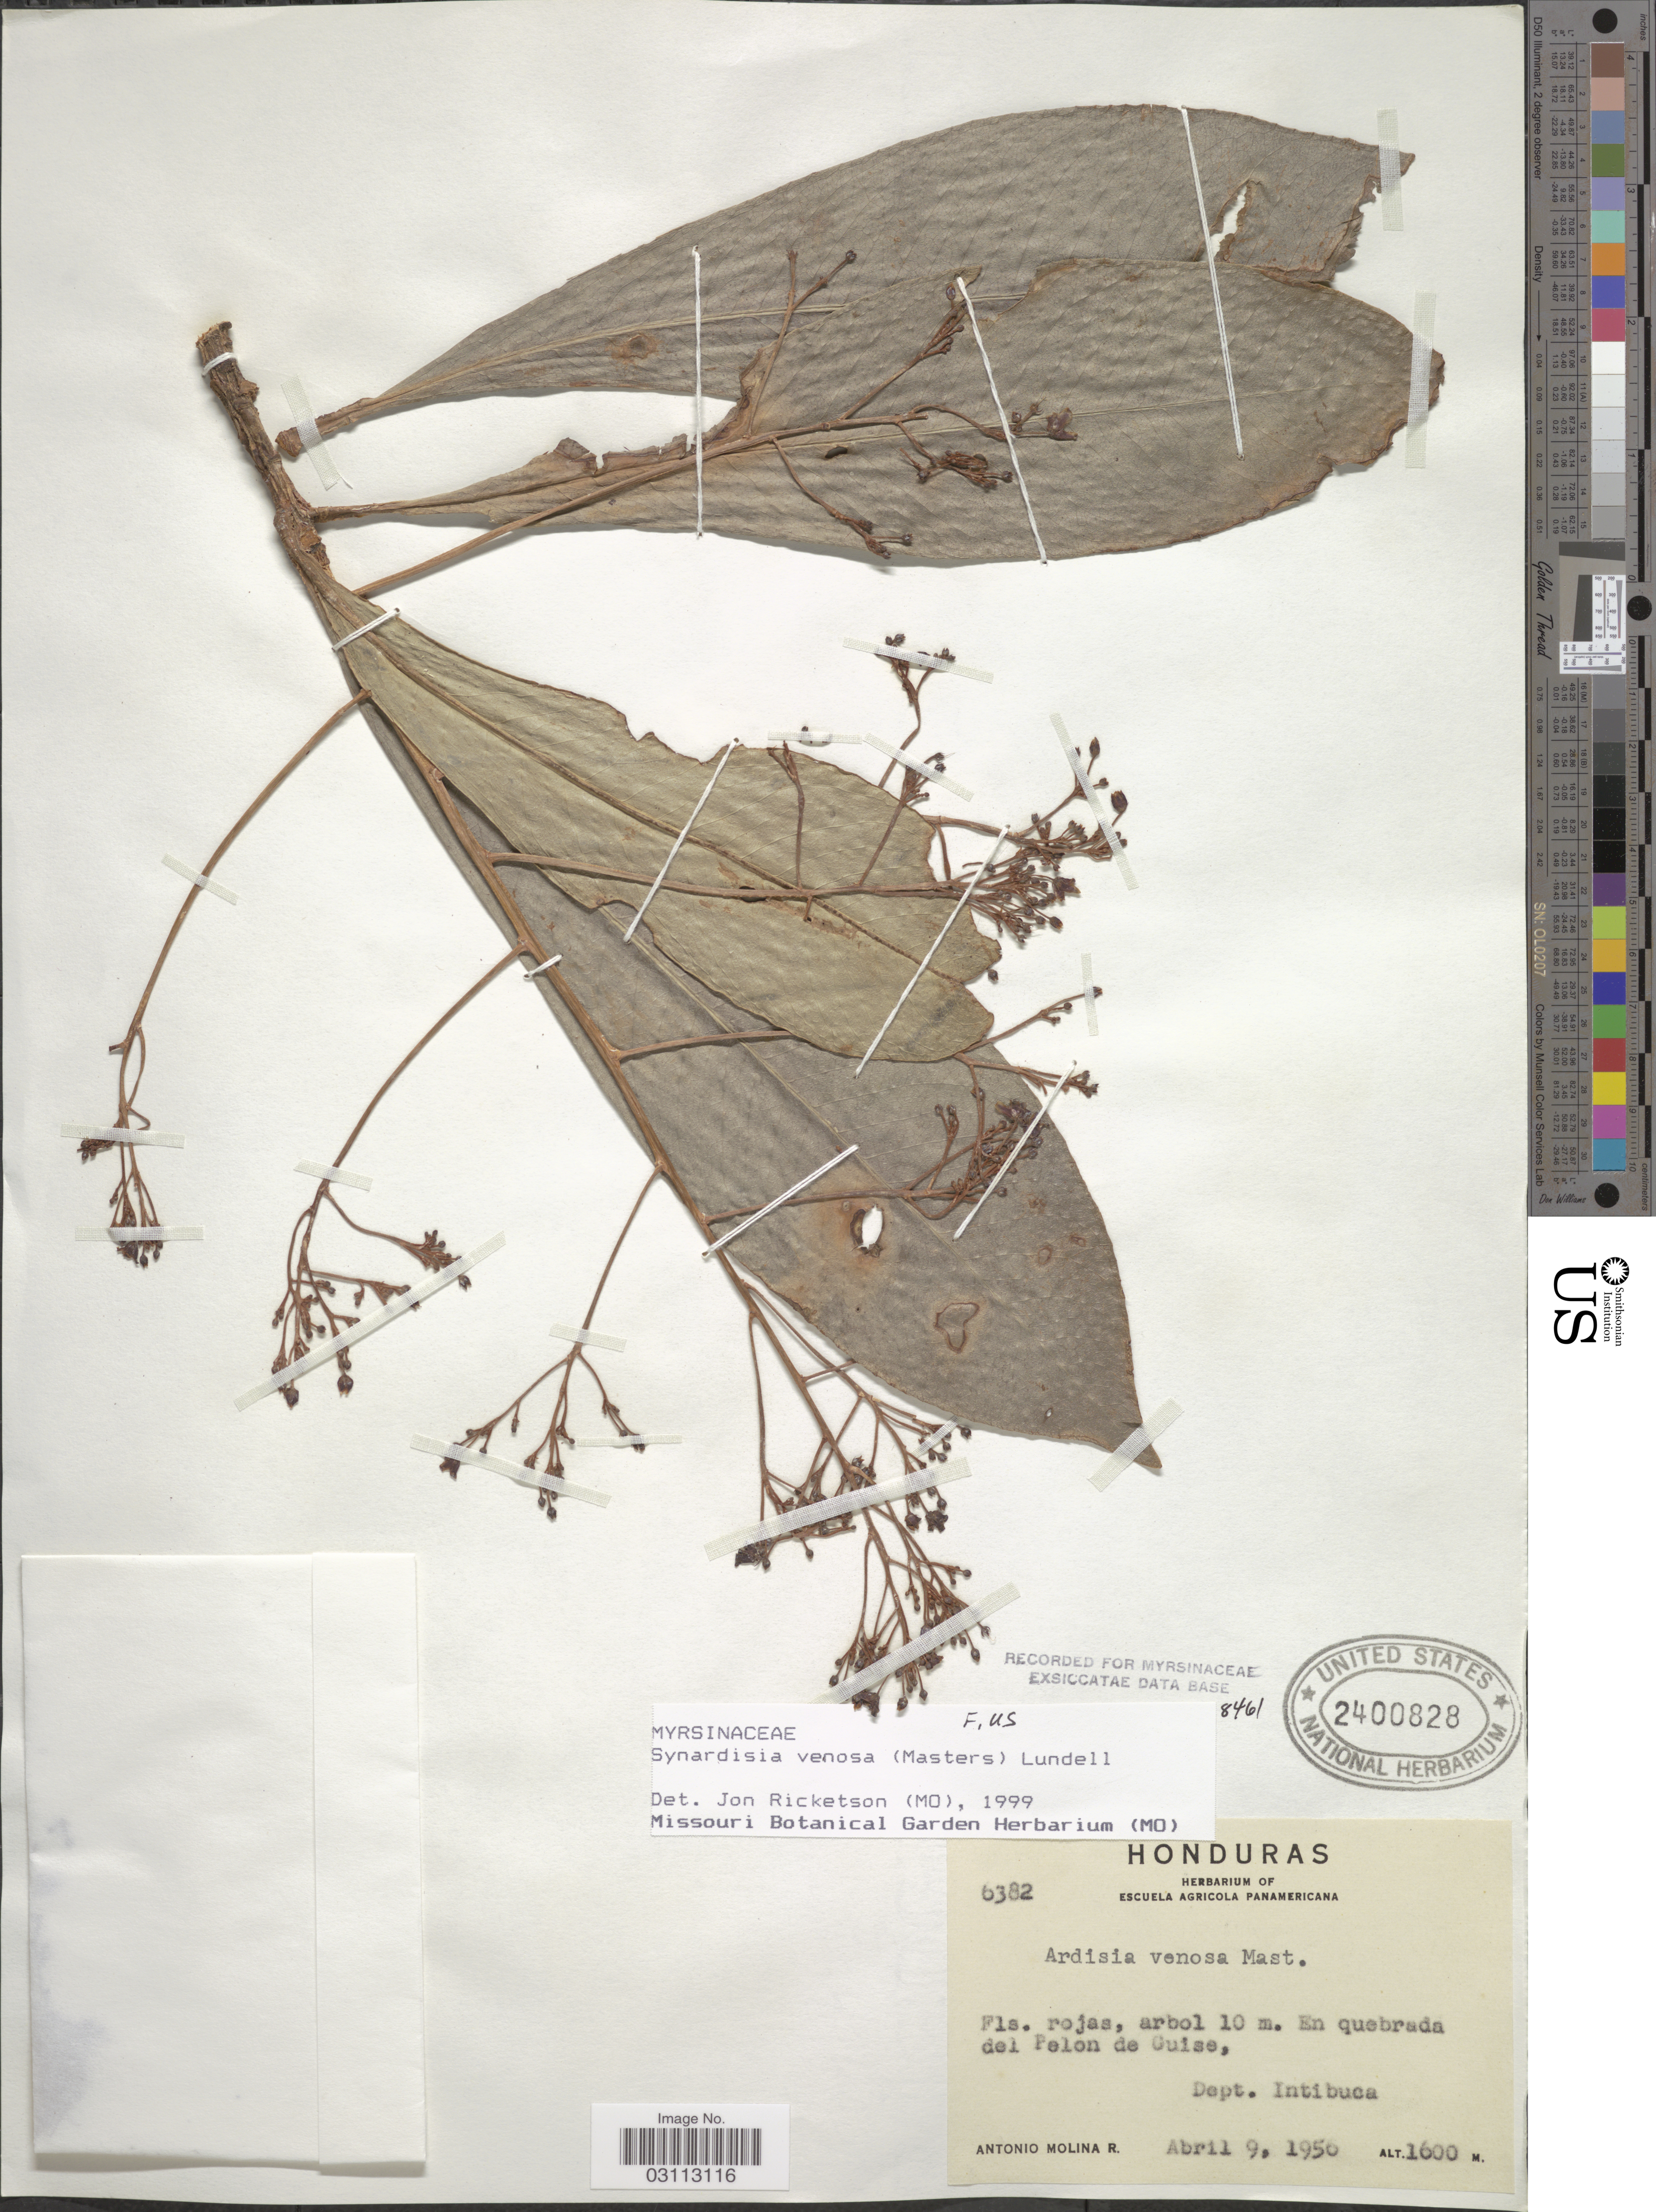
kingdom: Plantae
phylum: Tracheophyta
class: Magnoliopsida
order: Ericales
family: Primulaceae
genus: Synardisia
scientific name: Synardisia venosa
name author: (Mast.) Lundell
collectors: A. Molina R.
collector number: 6382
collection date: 1956-04-09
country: Honduras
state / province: Intibuca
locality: En quebrada del Pelon de Guise, Dept. Intibuca.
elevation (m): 1600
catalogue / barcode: US 2400828